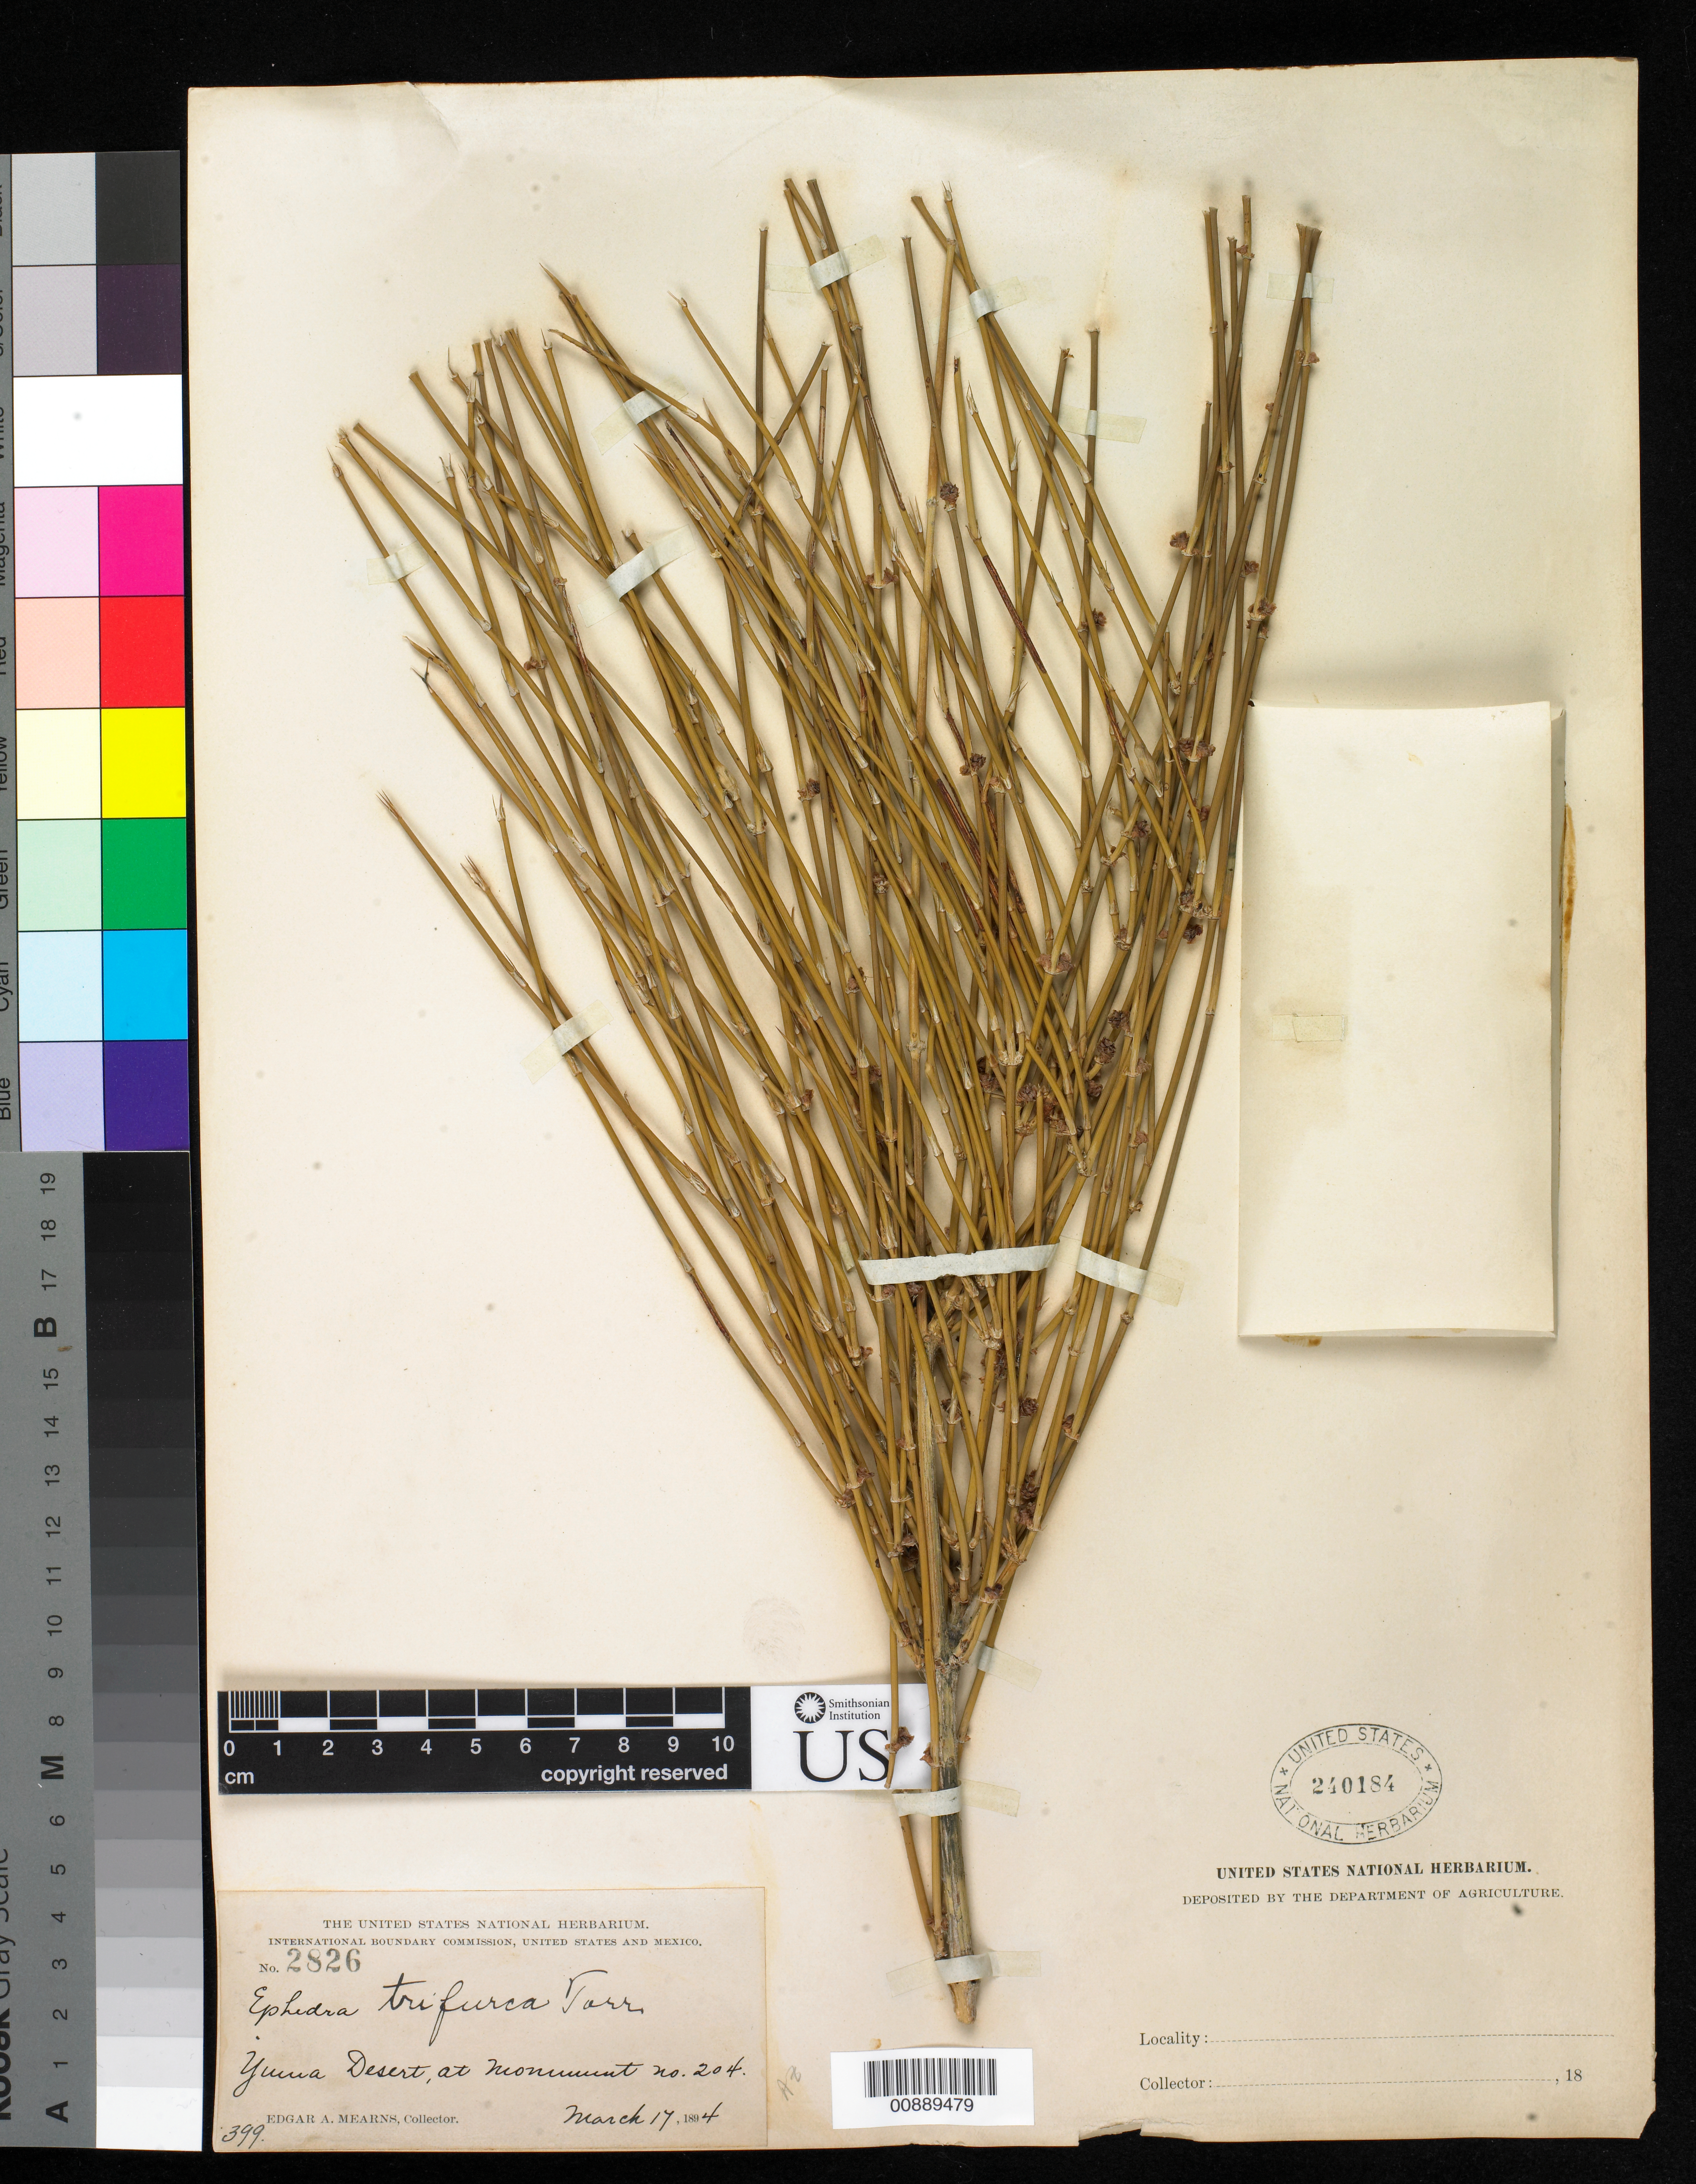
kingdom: Plantae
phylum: Tracheophyta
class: Gnetopsida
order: Ephedrales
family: Ephedraceae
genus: Ephedra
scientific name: Ephedra trifurca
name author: Torr. ex S. Watson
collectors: E. A. Mearns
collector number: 2826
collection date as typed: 17 Mar 1894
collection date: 1894-03-17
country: United States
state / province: Arizona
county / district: Yuma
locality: Yuma Desert, at Monument no. 204.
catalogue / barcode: US 240184